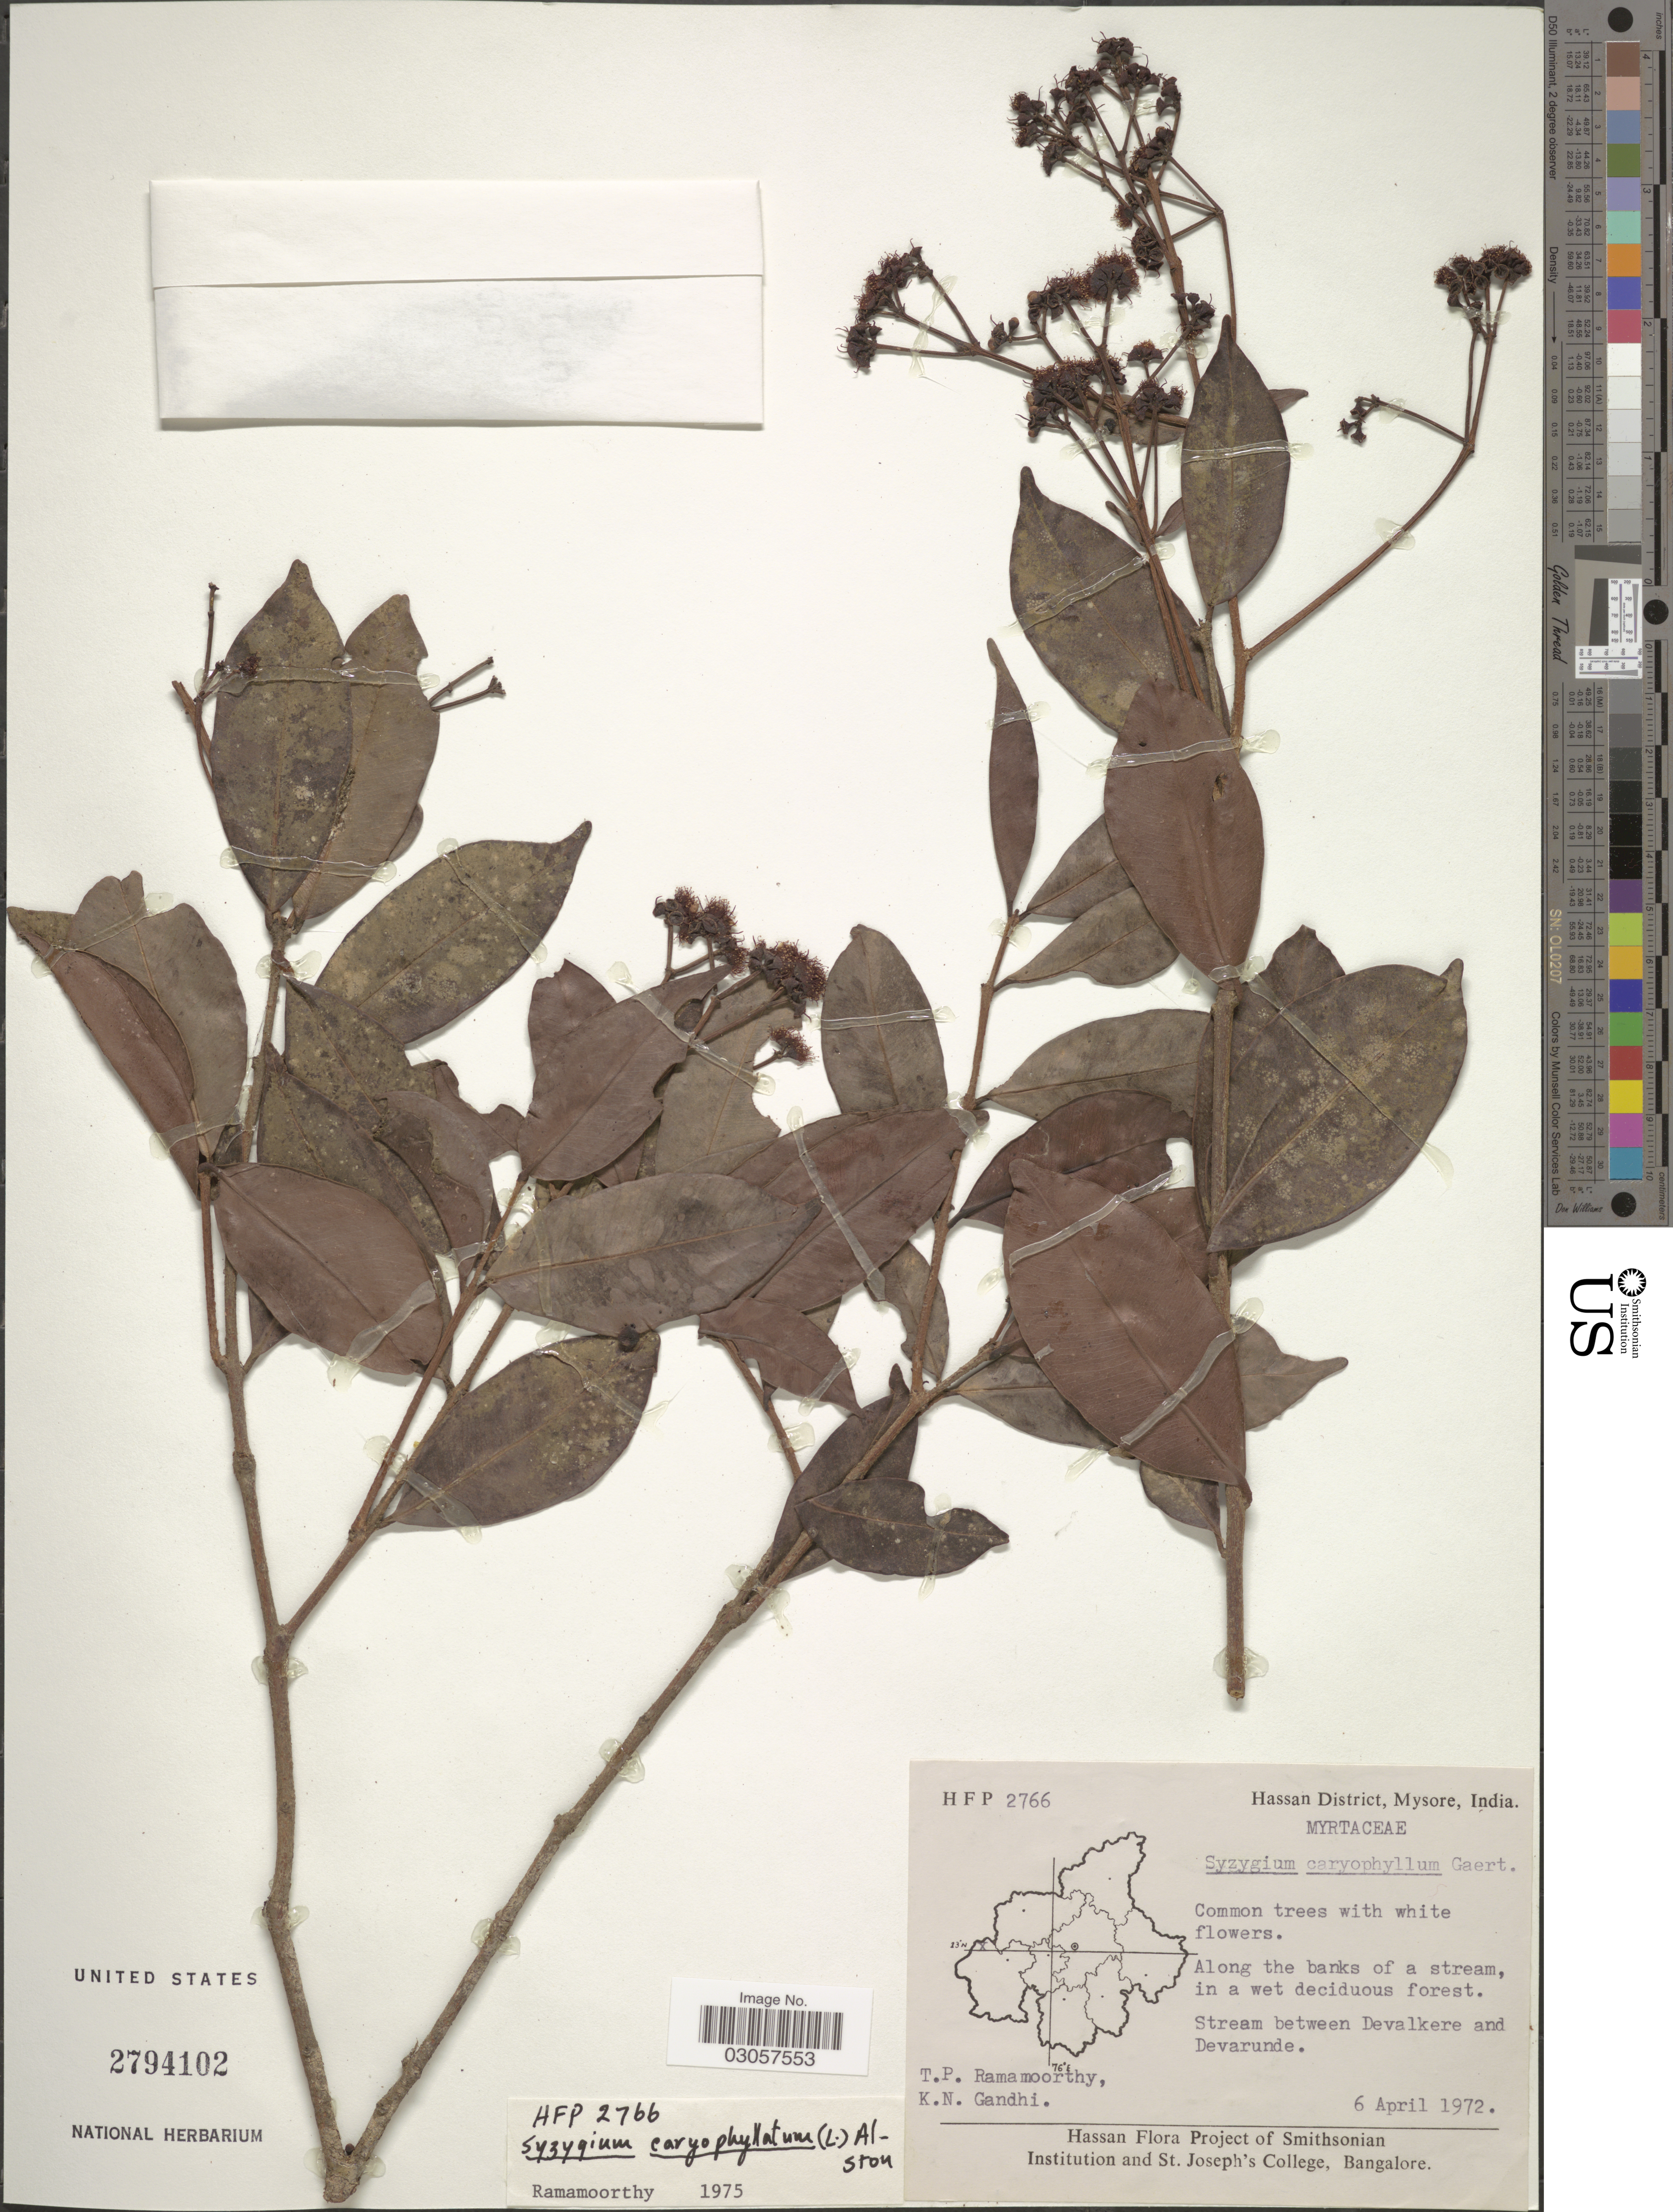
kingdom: Plantae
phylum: Tracheophyta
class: Magnoliopsida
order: Myrtales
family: Myrtaceae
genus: Syzygium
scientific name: Syzygium caryophyllatum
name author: (L.) Alston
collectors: T. P. Ramamoorthy & K. N. Gandhi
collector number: H F P 2766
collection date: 1972-04-06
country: India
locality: Hassan District, Mysore, India, Stream between Devalkere and Devarunde.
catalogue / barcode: US 2794102